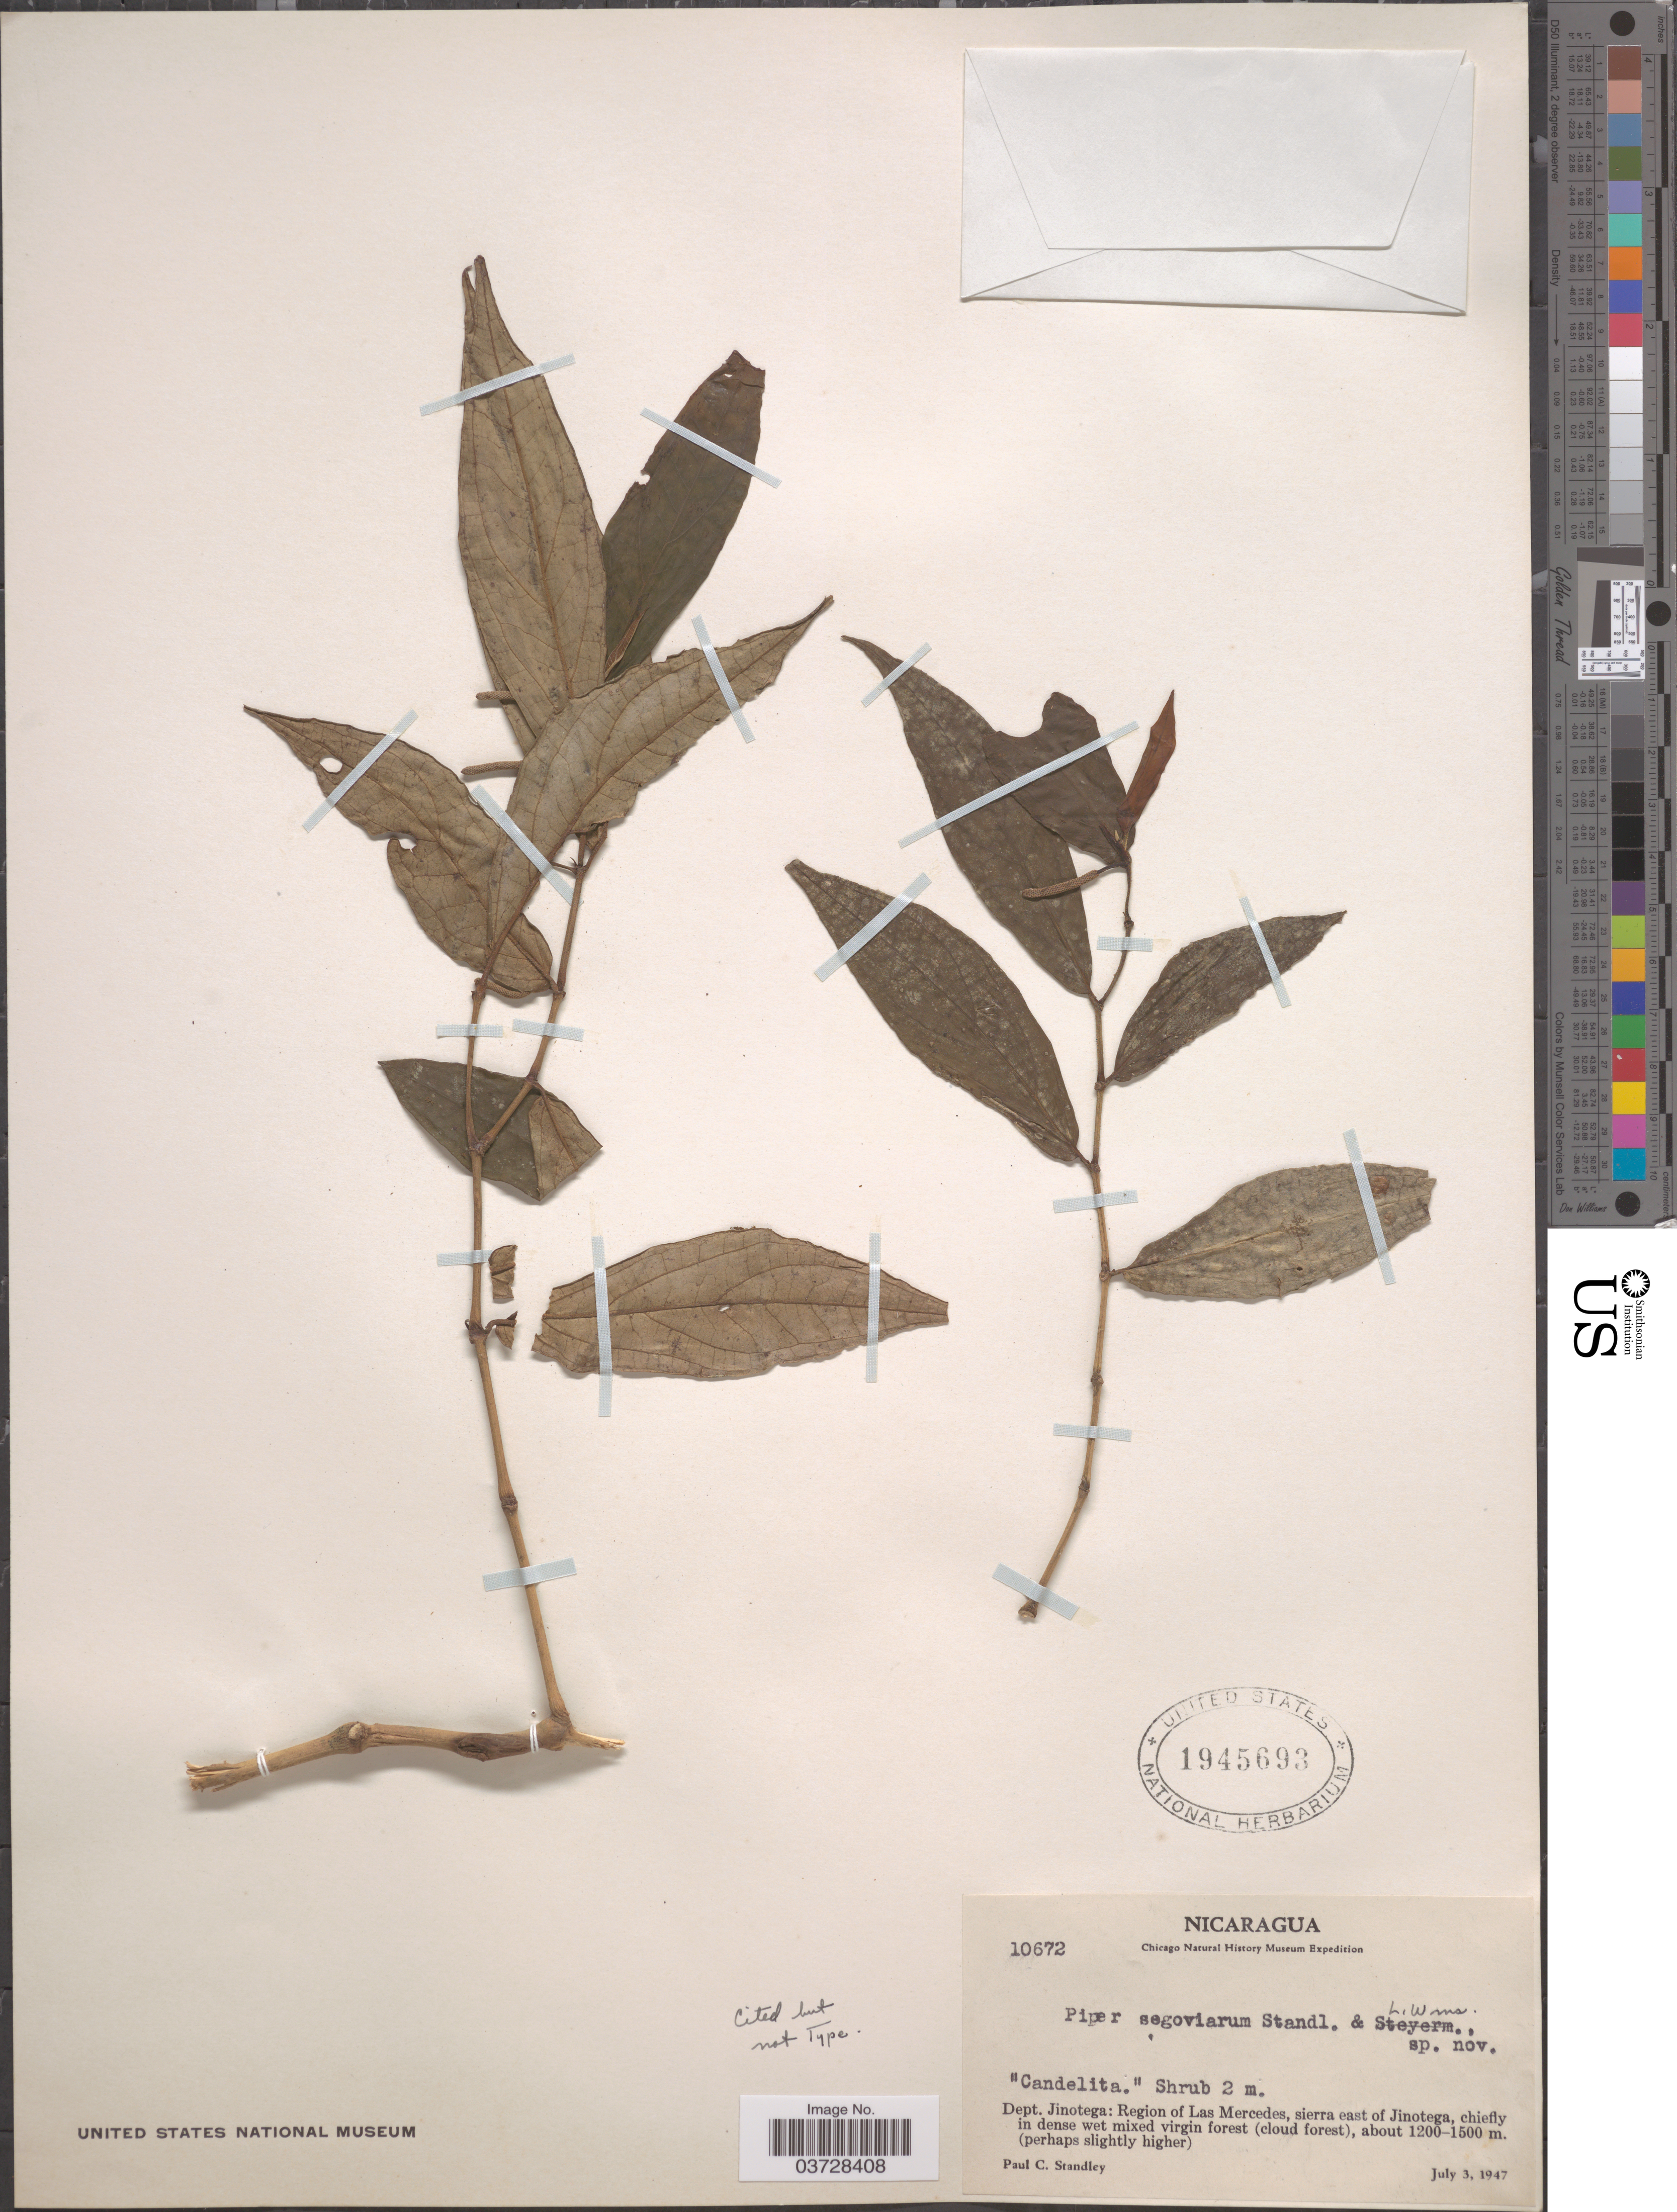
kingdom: Plantae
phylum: Tracheophyta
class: Magnoliopsida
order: Piperales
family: Piperaceae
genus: Piper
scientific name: Piper segoviarum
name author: Standl. & L.O. Williams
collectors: P. C. Standley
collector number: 10672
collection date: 1947-07-03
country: Nicaragua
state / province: Jinotega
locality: Dept. Jinotega: Region of Las Mercedes, sierra east of Jinotega.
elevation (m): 1200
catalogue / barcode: US 1945693